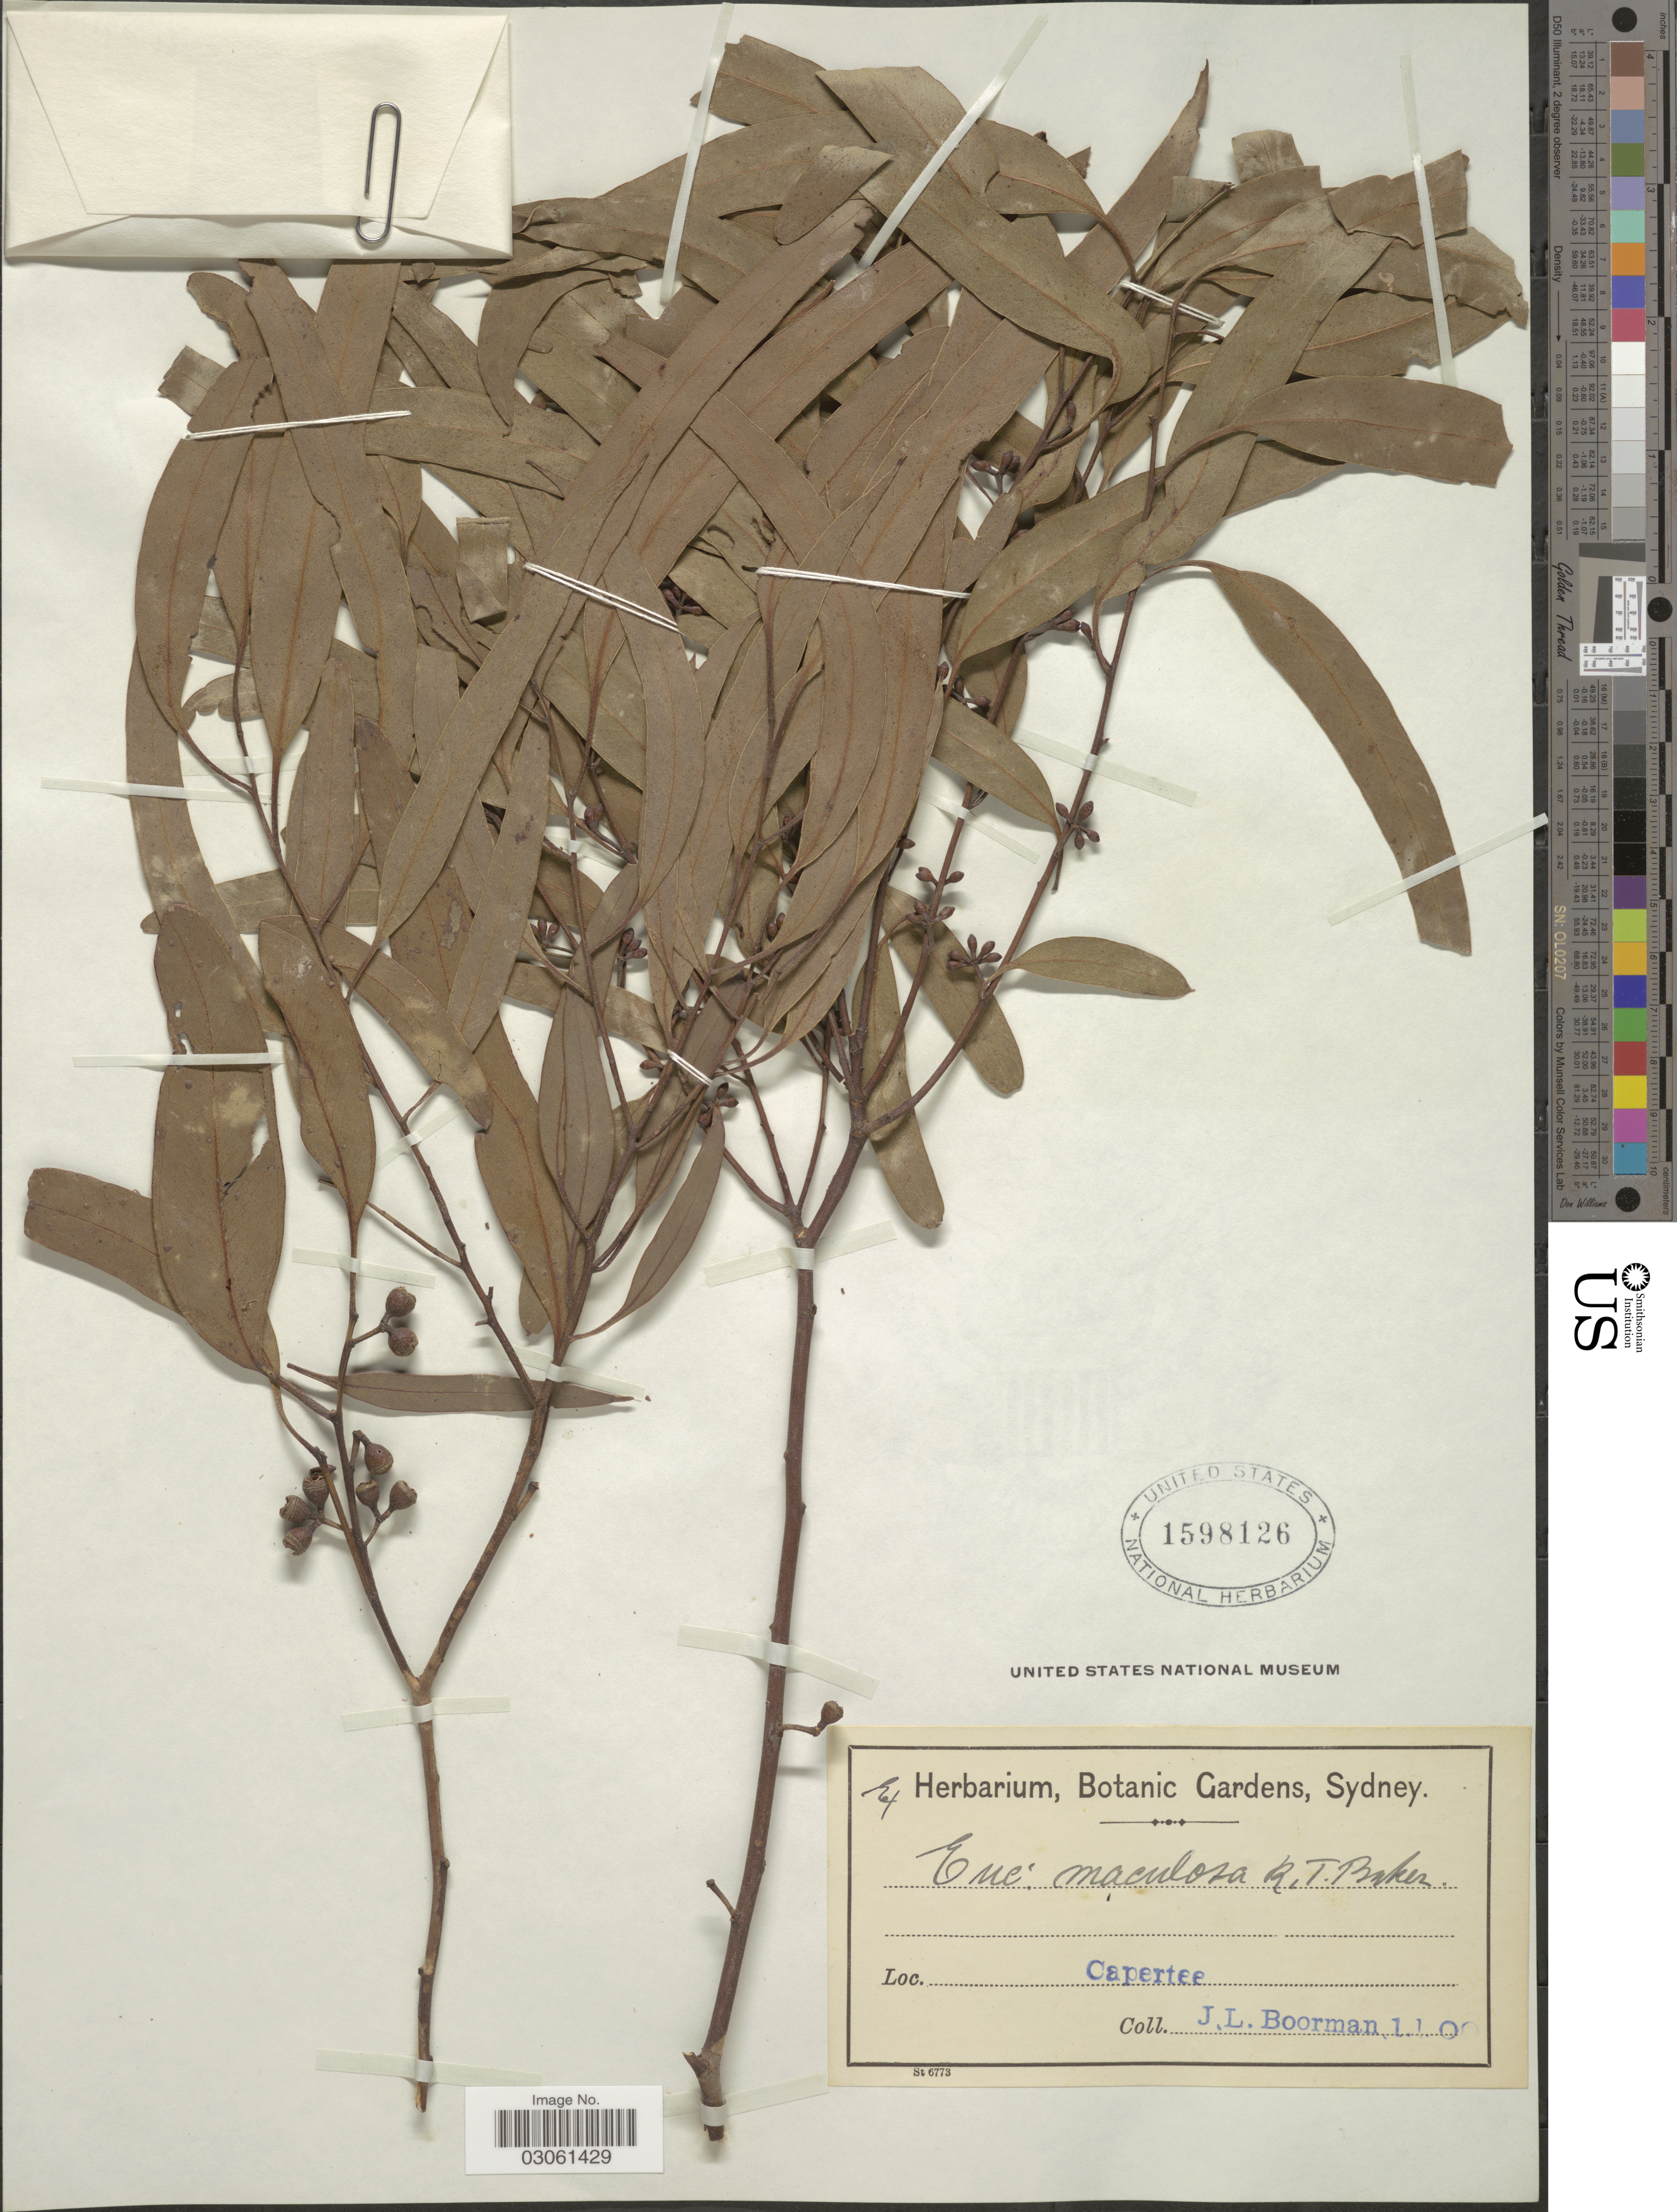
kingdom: Plantae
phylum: Tracheophyta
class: Magnoliopsida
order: Myrtales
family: Myrtaceae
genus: Eucalyptus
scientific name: Eucalyptus maculosa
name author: R.T. Baker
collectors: J. Boorman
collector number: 1100*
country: Australia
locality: Capertee.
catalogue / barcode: US 1598126